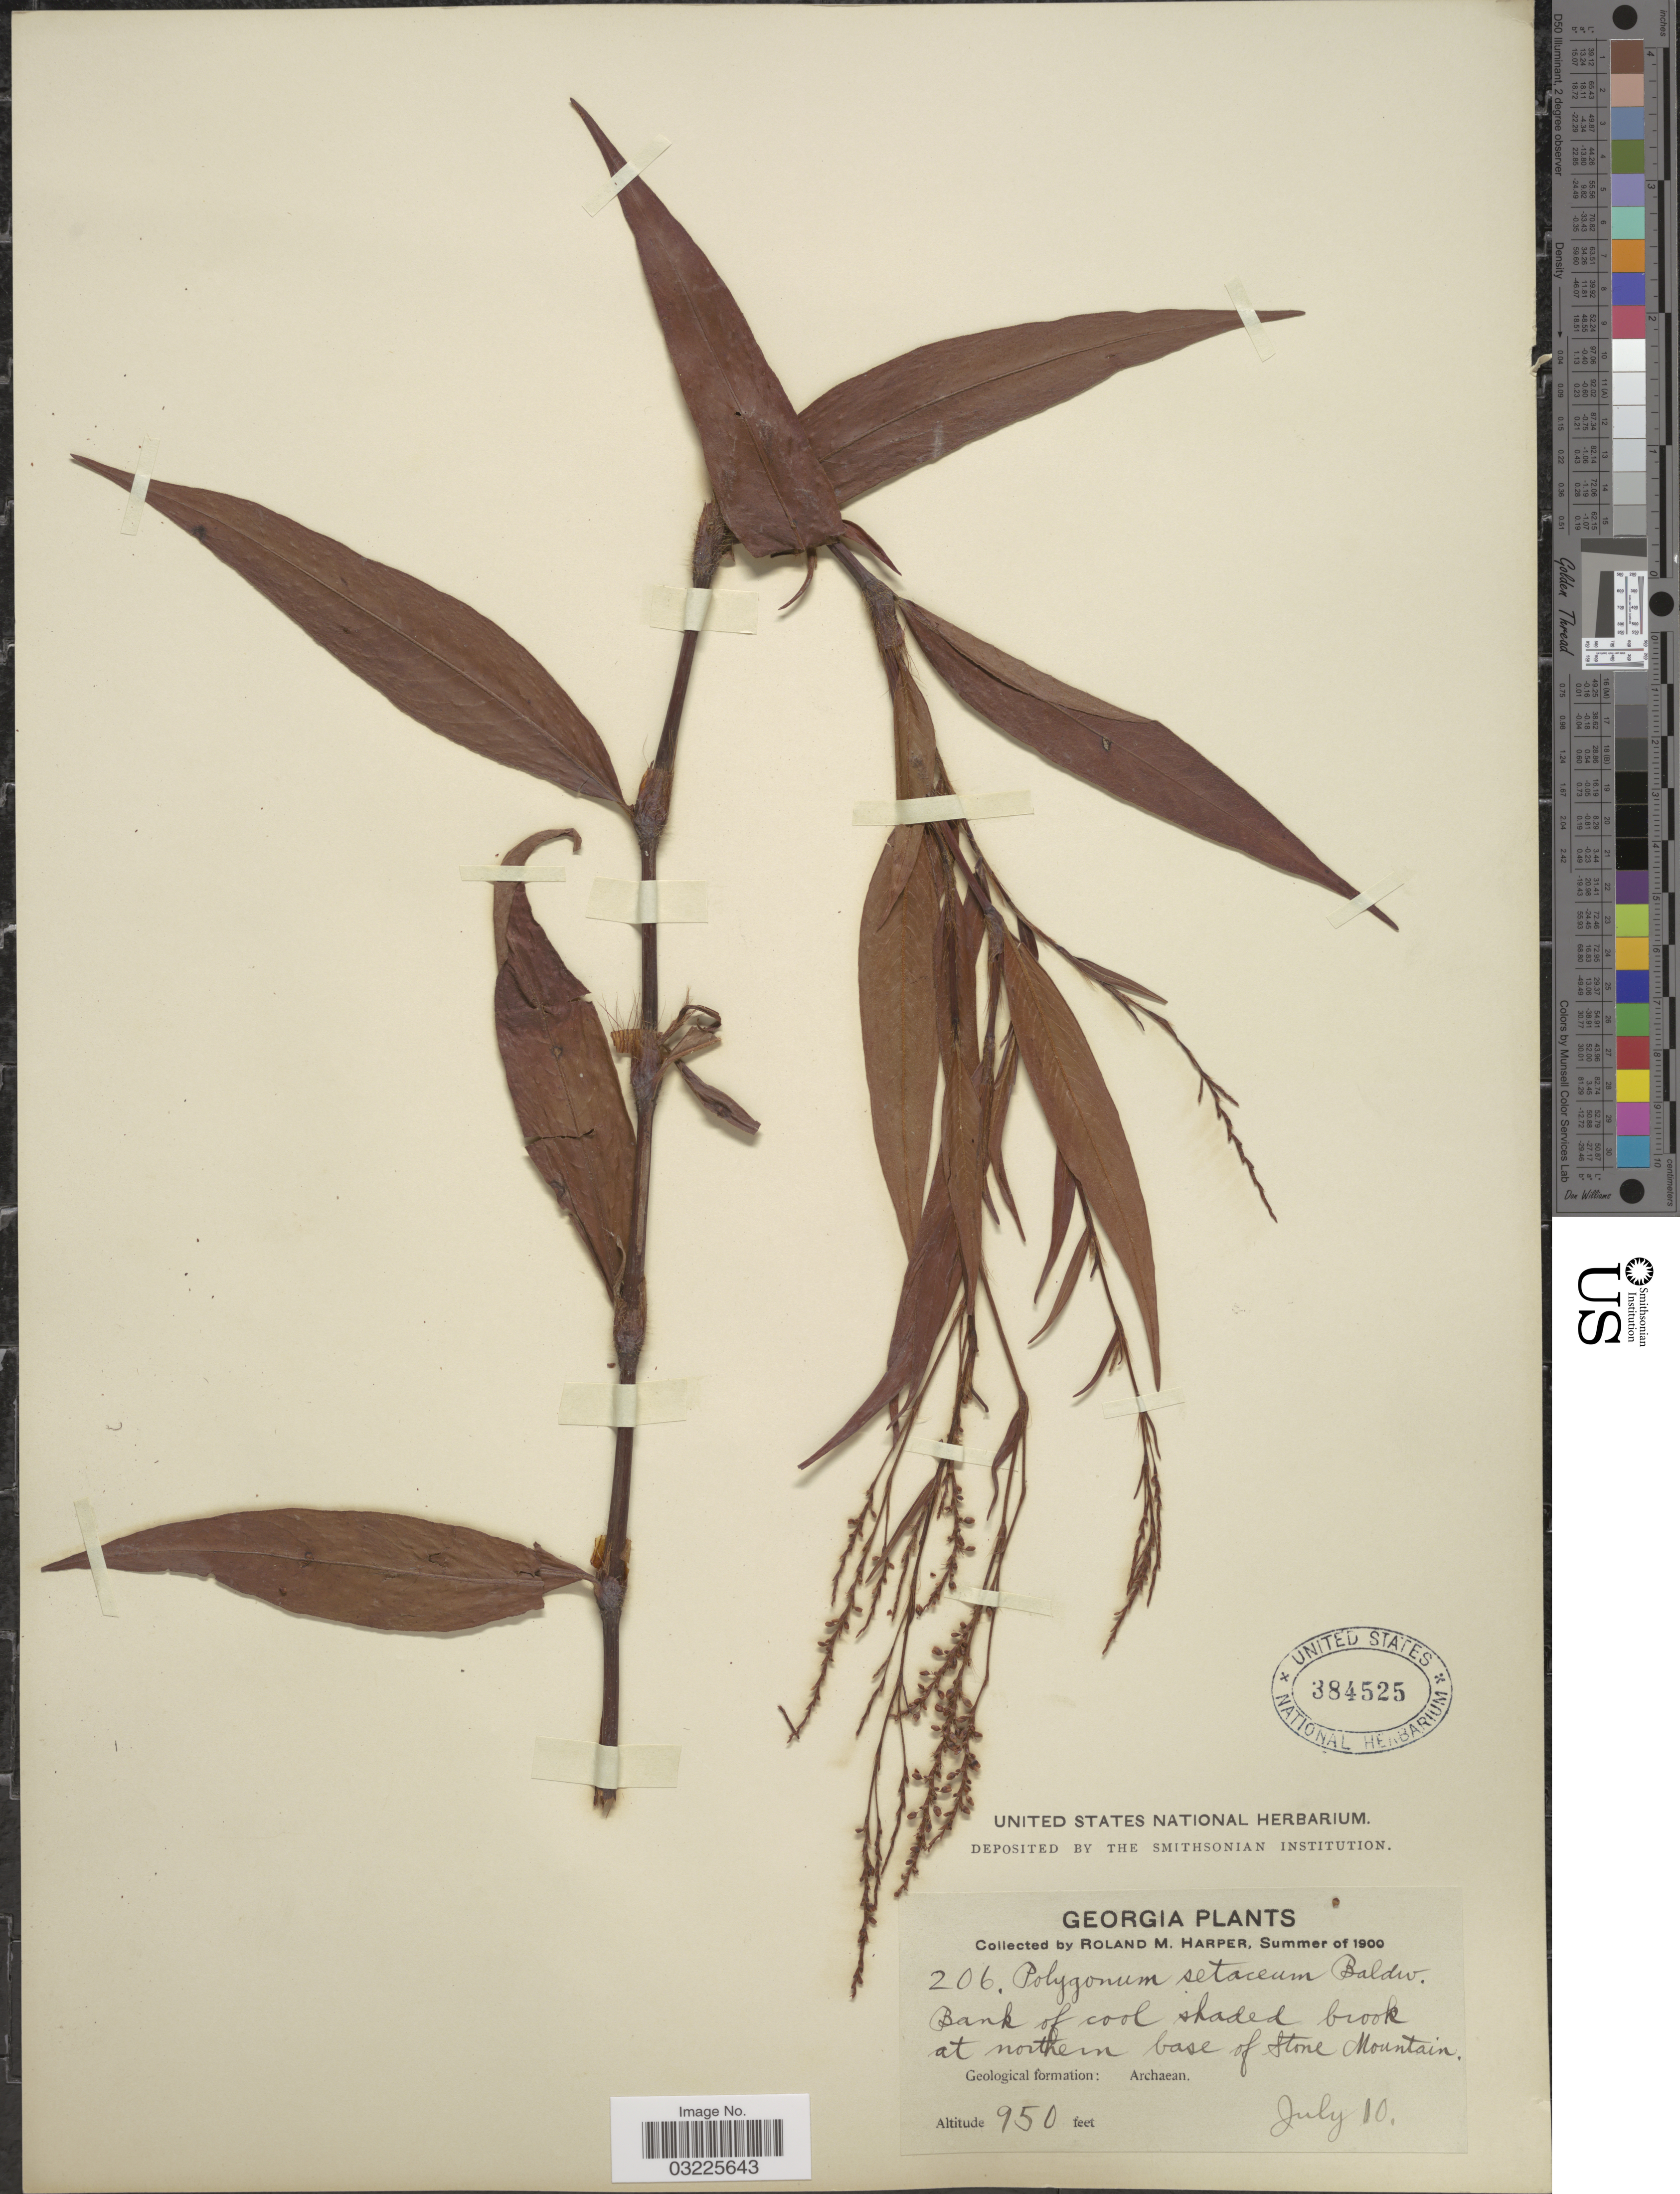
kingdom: Plantae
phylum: Tracheophyta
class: Magnoliopsida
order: Caryophyllales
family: Polygonaceae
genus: Persicaria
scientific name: Persicaria setacea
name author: Small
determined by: Atha, D. E.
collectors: R. M. Harper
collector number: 206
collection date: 1900-07-10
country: United States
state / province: Georgia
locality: Bank of cool shaded brook at northern base of Stone Mountain. Geological formation: Archaean.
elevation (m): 290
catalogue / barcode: US 384525